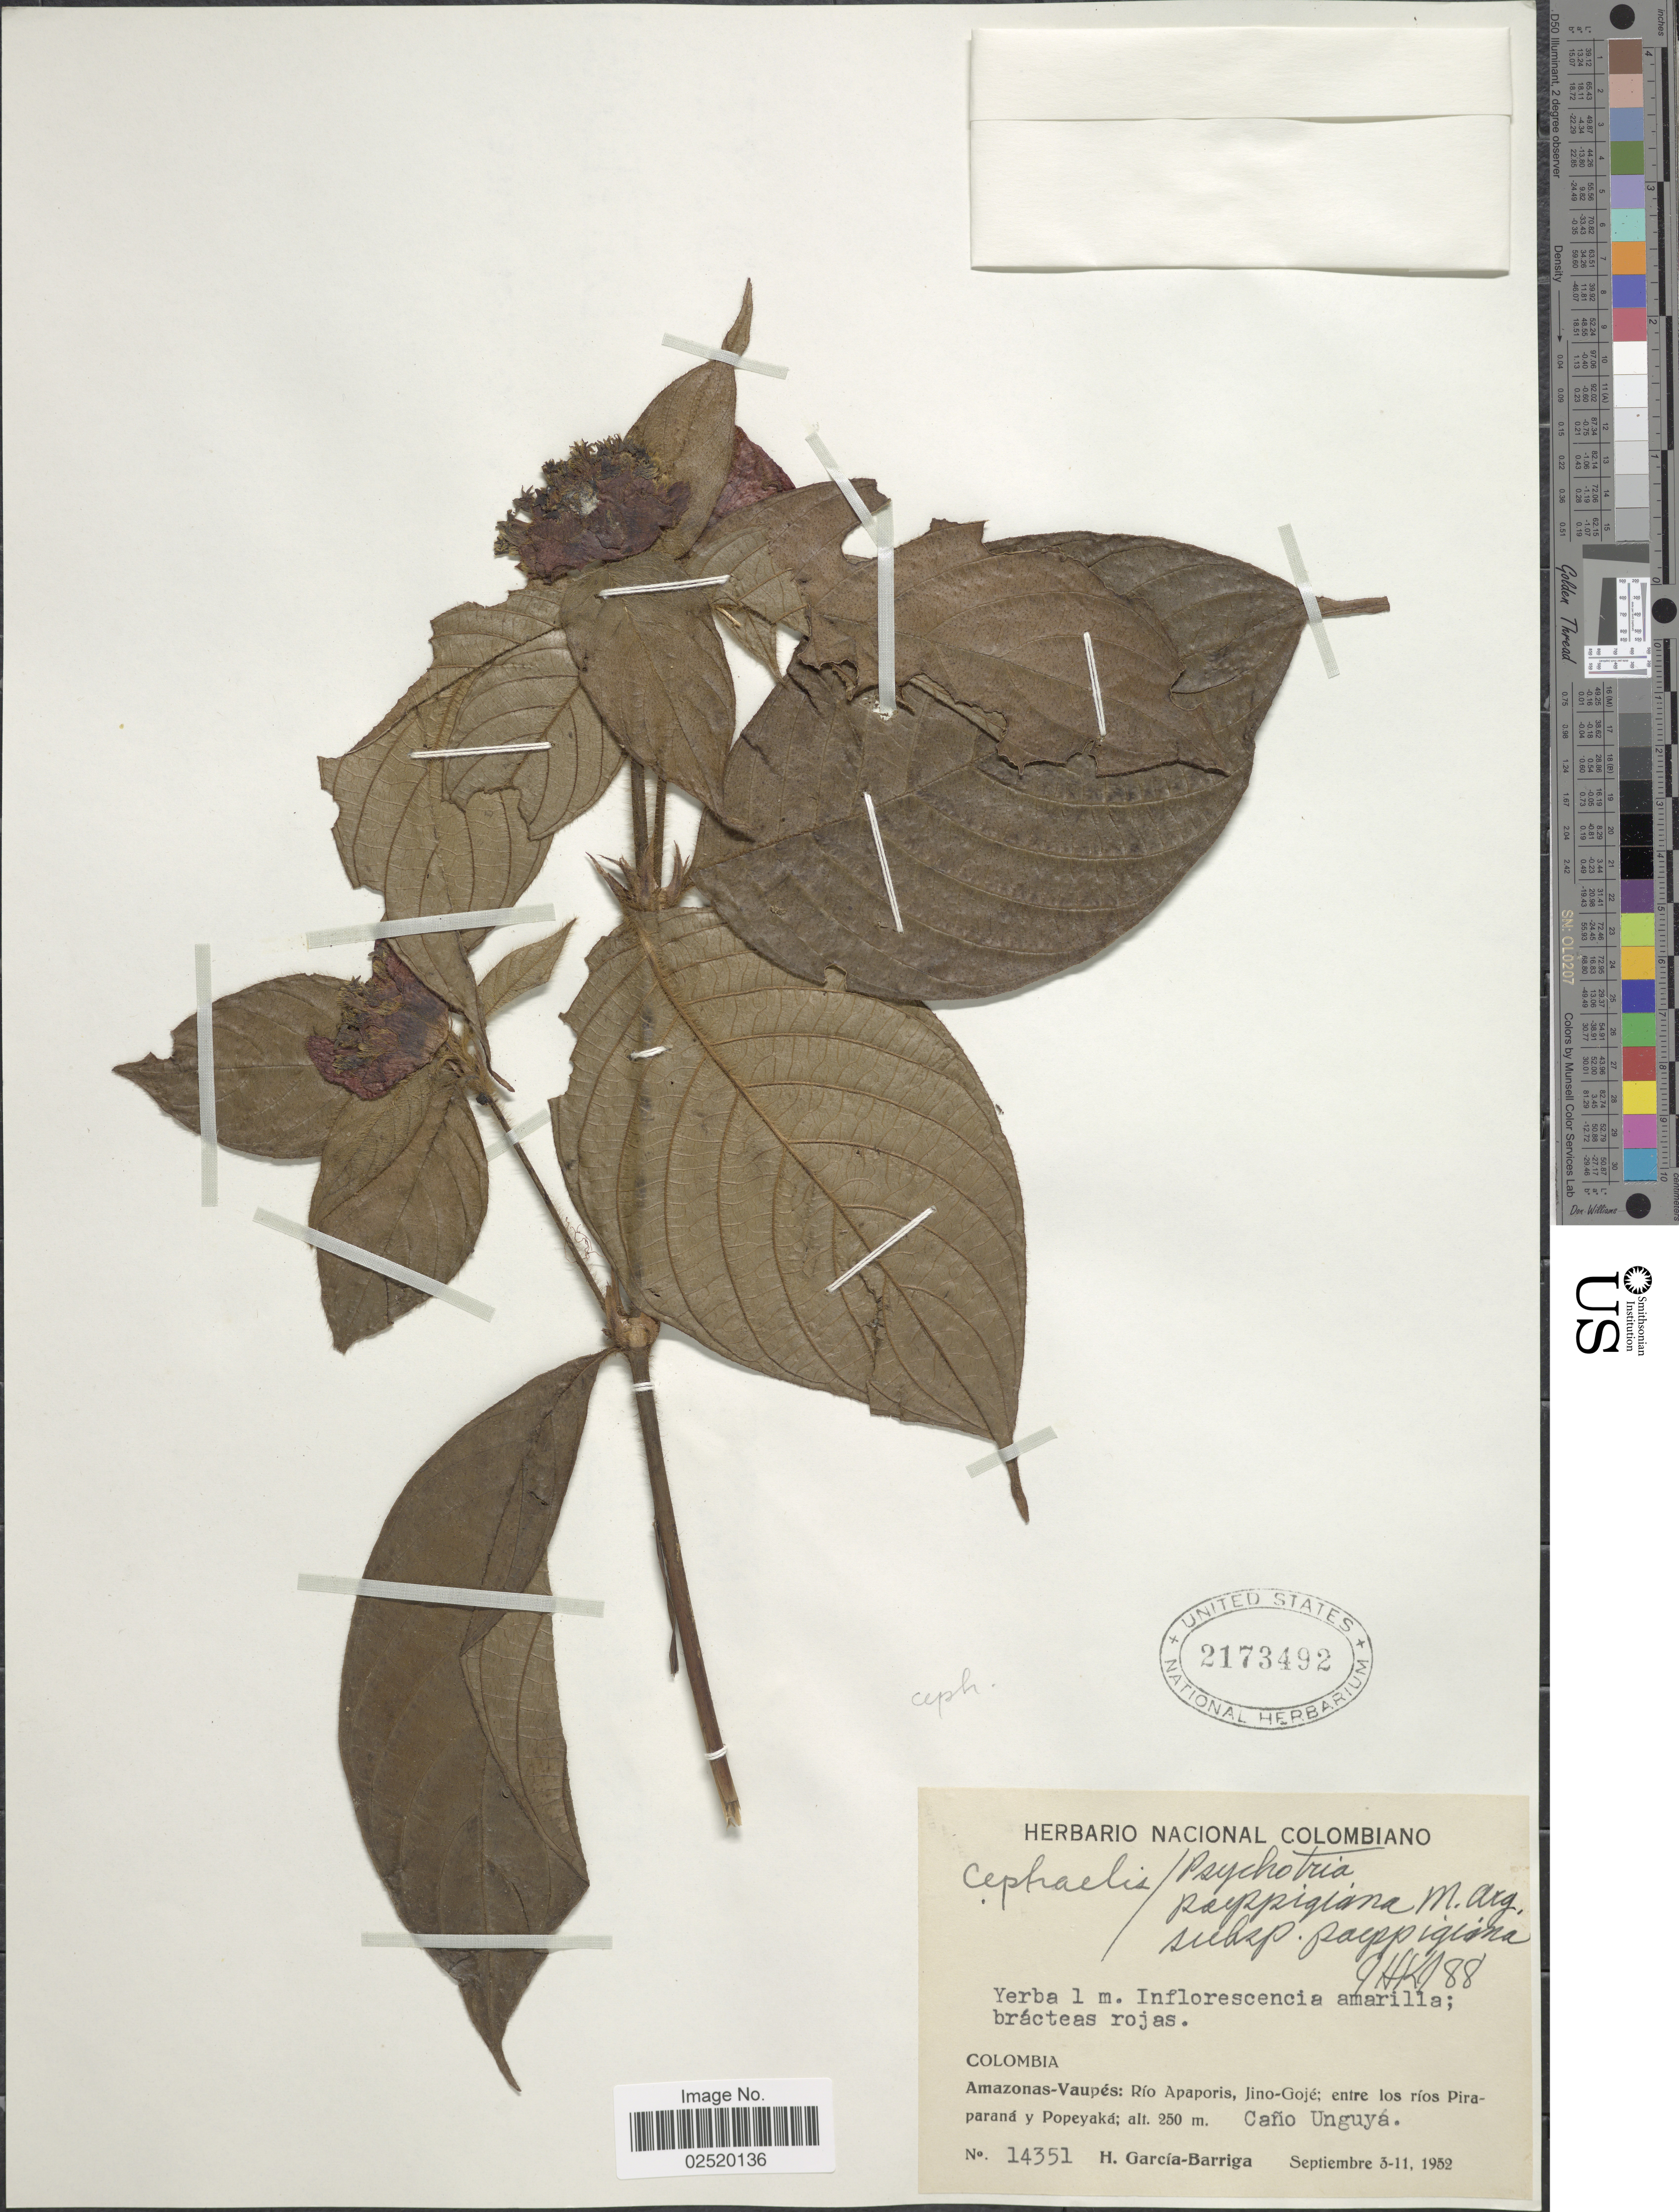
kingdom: Plantae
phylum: Tracheophyta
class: Magnoliopsida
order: Gentianales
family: Rubiaceae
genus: Psychotria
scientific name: Psychotria poeppigiana subsp. poeppigiana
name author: Müll. Arg.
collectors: H. García Barriga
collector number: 14351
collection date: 1952-09-03/1952-09-11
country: Colombia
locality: Amazonas-Vaupes: Rio Apaporis, Jino-Goje, entre los rios Piraparana y Popeyaka, Cano Unguya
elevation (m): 250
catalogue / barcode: US 2173492